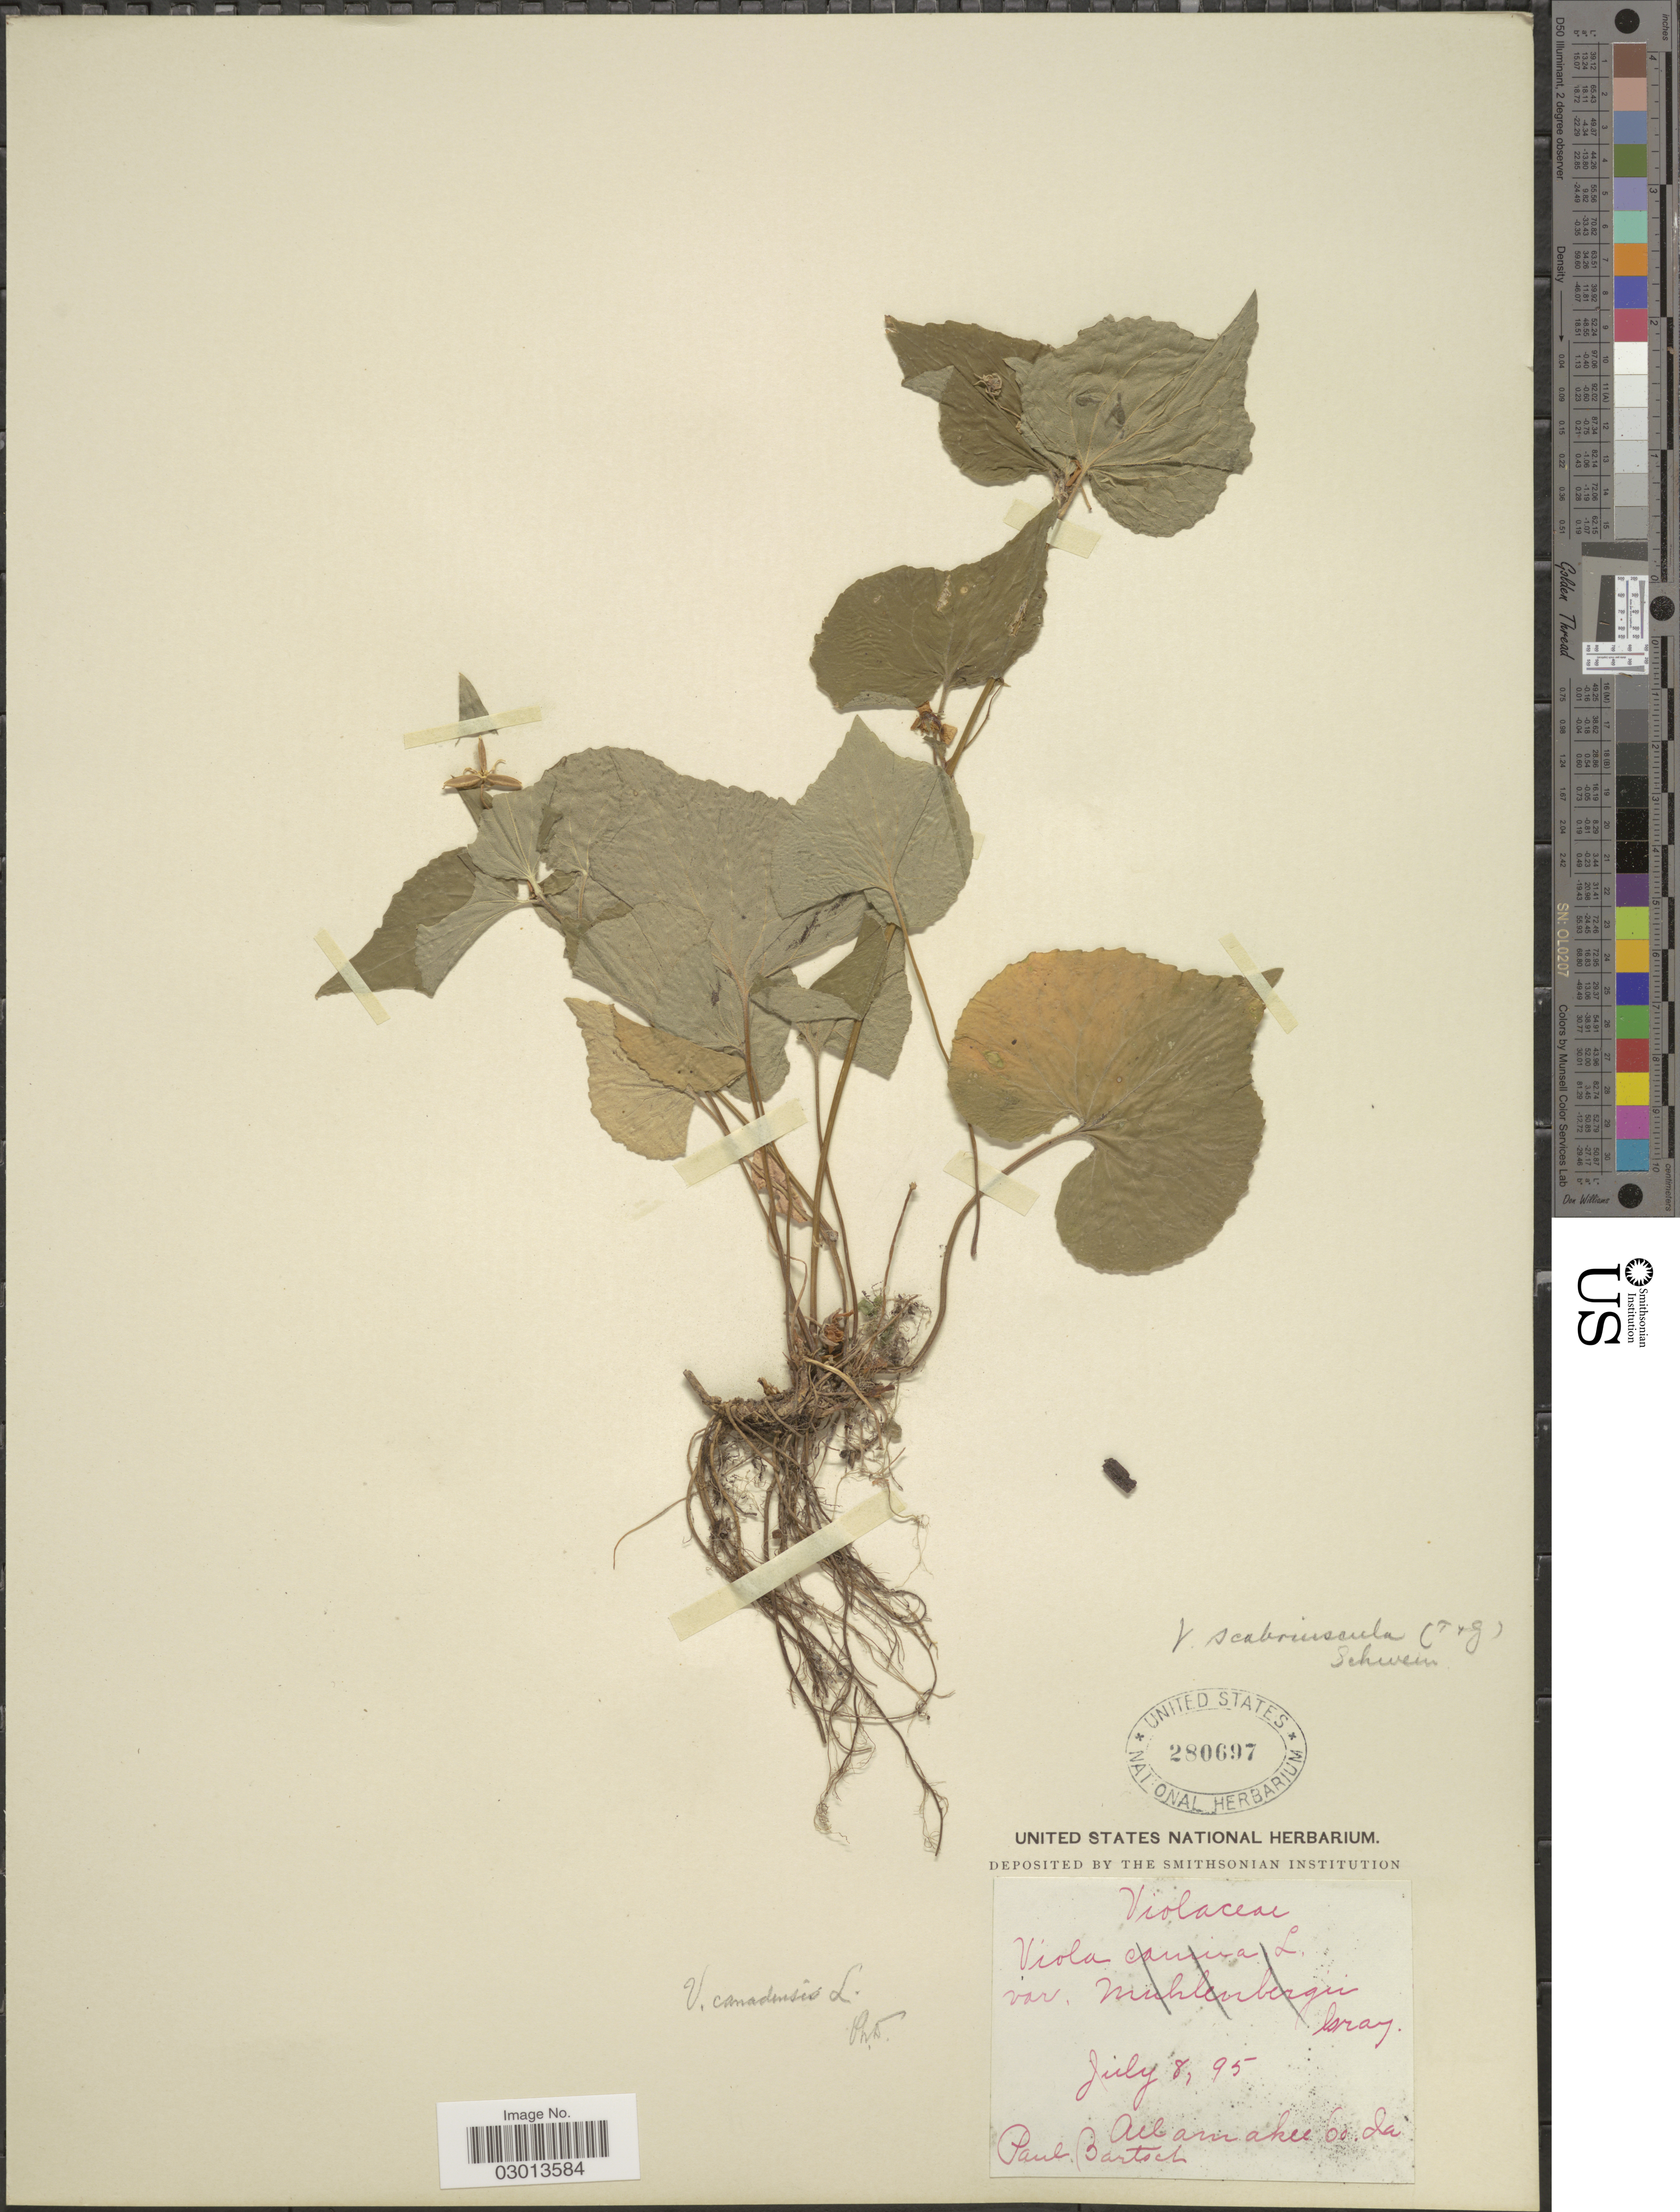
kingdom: Plantae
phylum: Tracheophyta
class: Magnoliopsida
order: Malpighiales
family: Violaceae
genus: Viola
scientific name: Viola pensylvanica var. leiocarpa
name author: (Fernald & Wiegand) Fernald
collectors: P. Bartsch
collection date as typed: Transcribed d/m/y: 8/7/95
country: United States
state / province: Iowa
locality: Allamakee Co., Ia.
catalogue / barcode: US 280697